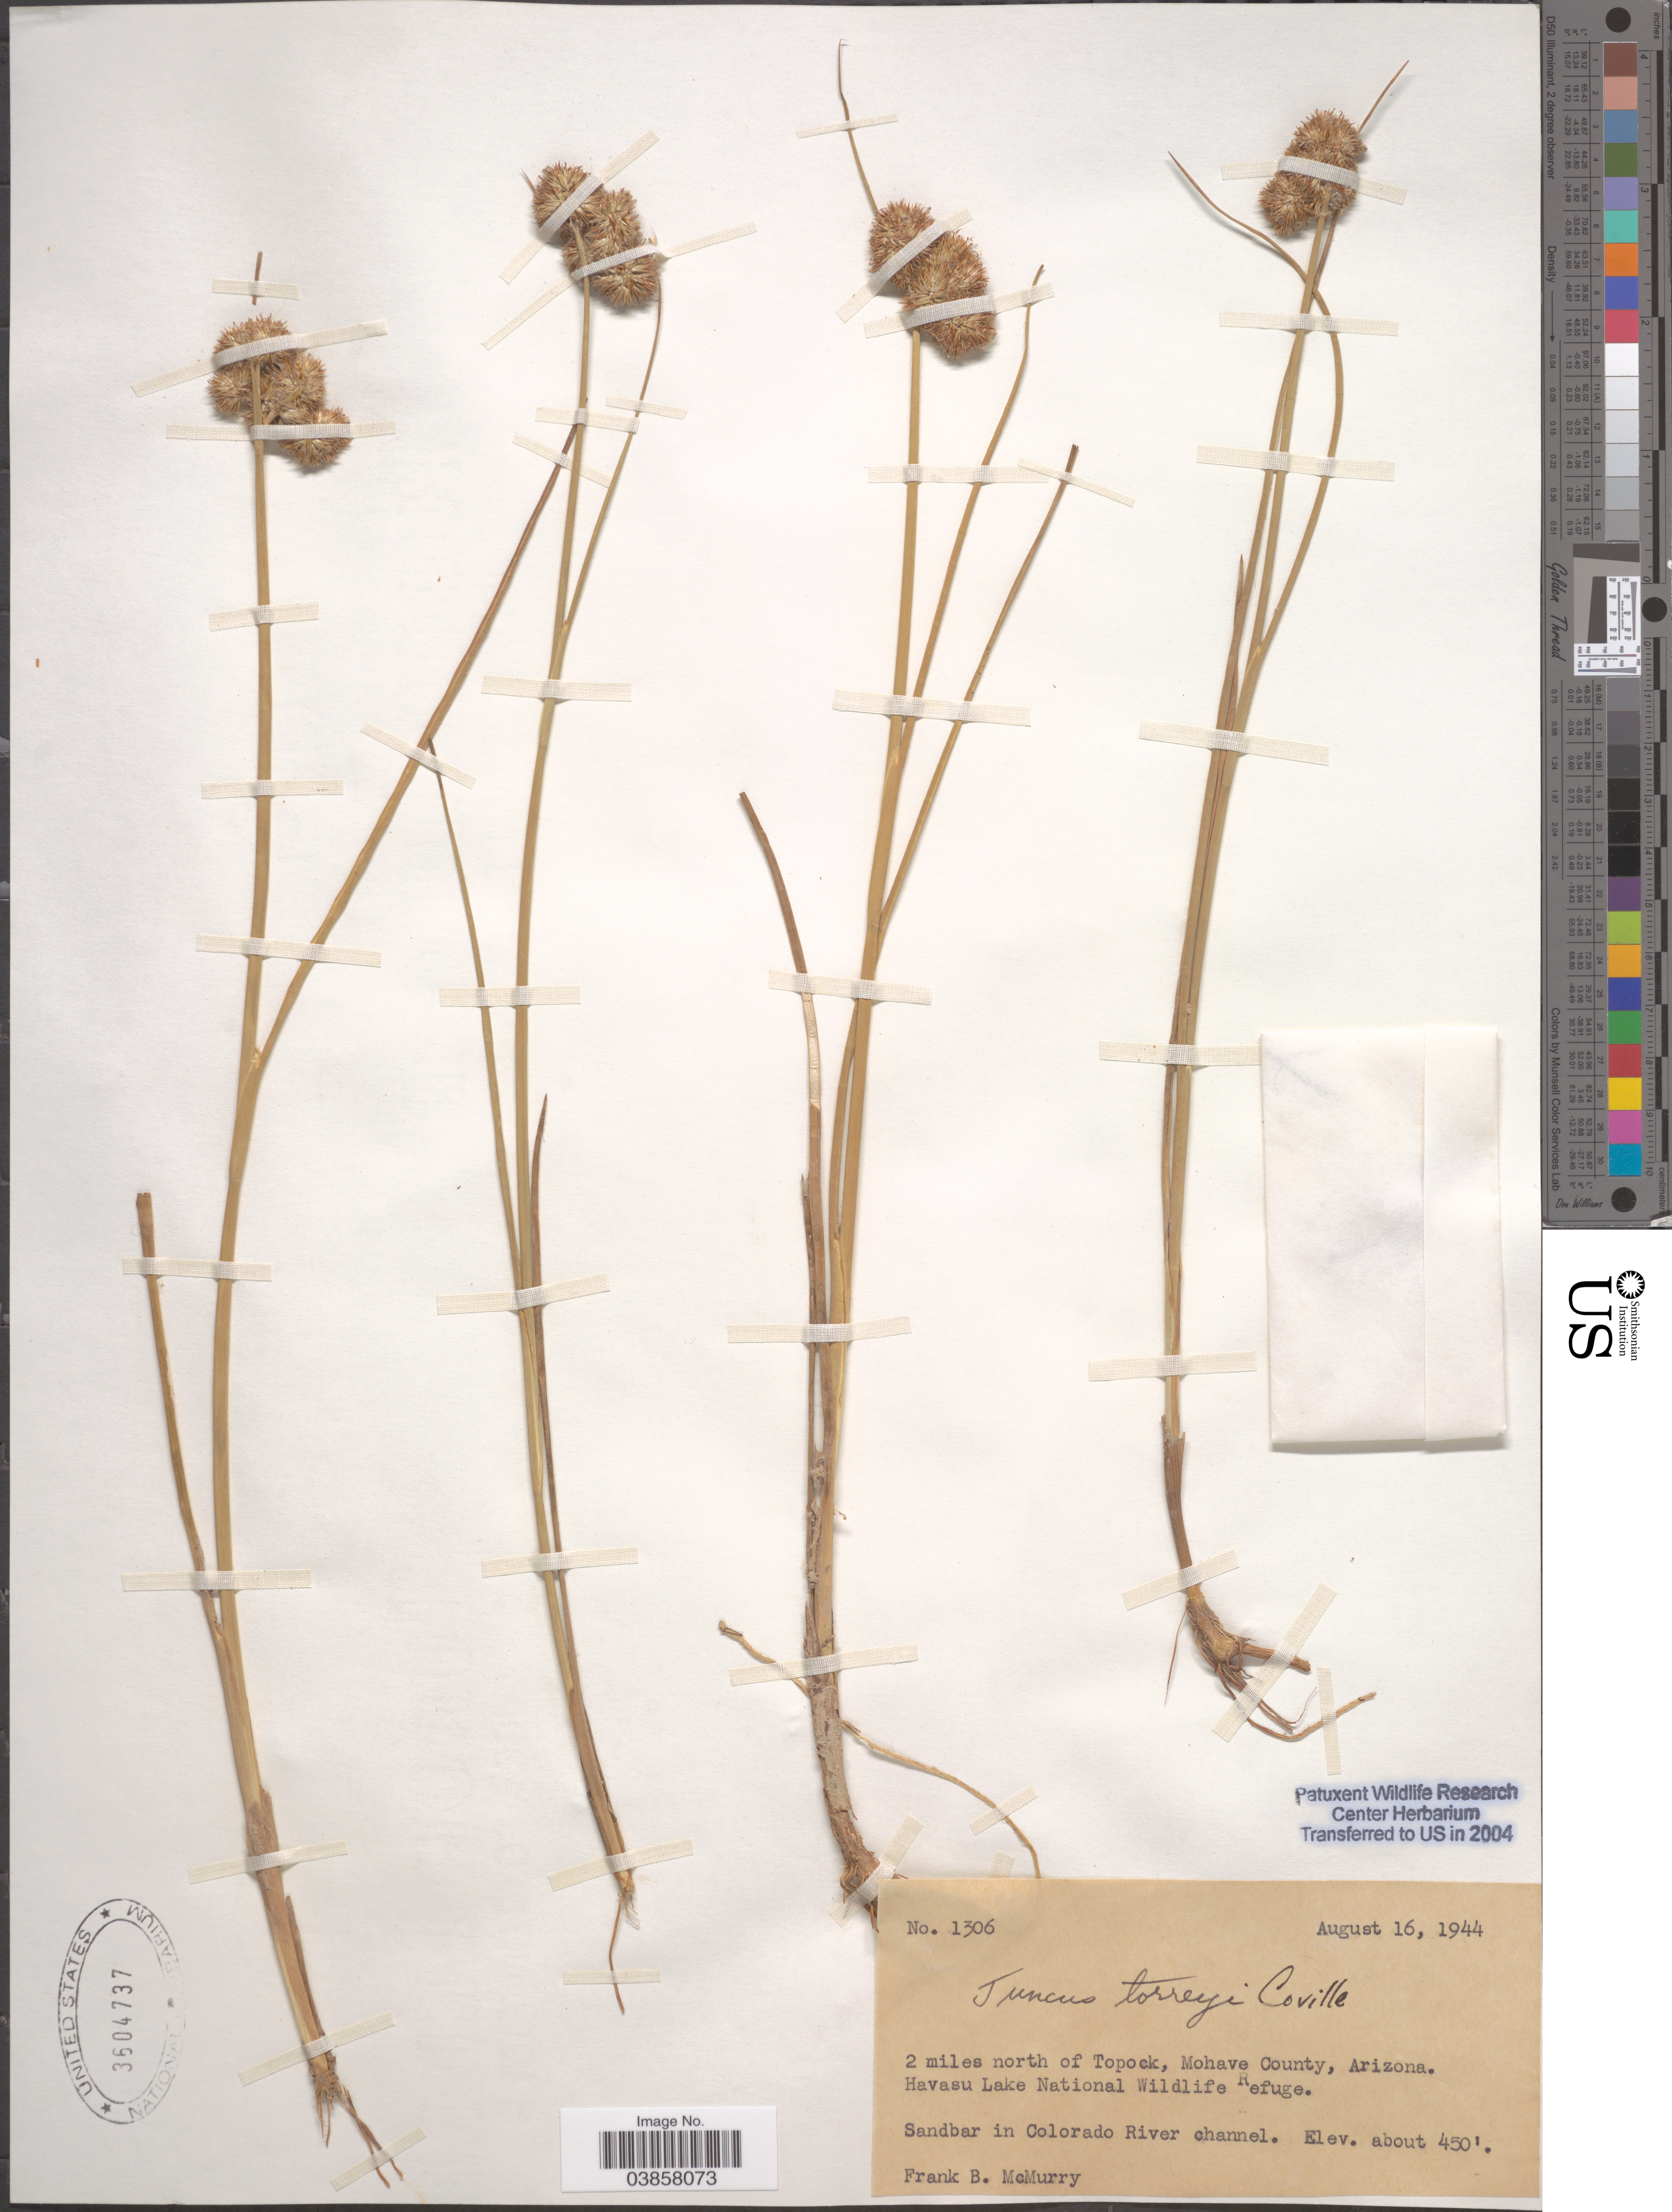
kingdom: Plantae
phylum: Tracheophyta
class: Liliopsida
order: Poales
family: Juncaceae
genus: Juncus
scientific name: Juncus torreyi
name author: Coville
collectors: F. B. McMurry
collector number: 1306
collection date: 1944-08-16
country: United States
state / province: Arizona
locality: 2 miles north of Topock, Mohave County. Havasu Lake National Wildlife Refuge. Sandbar in Colorado River channel.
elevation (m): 137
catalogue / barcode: US 3604737